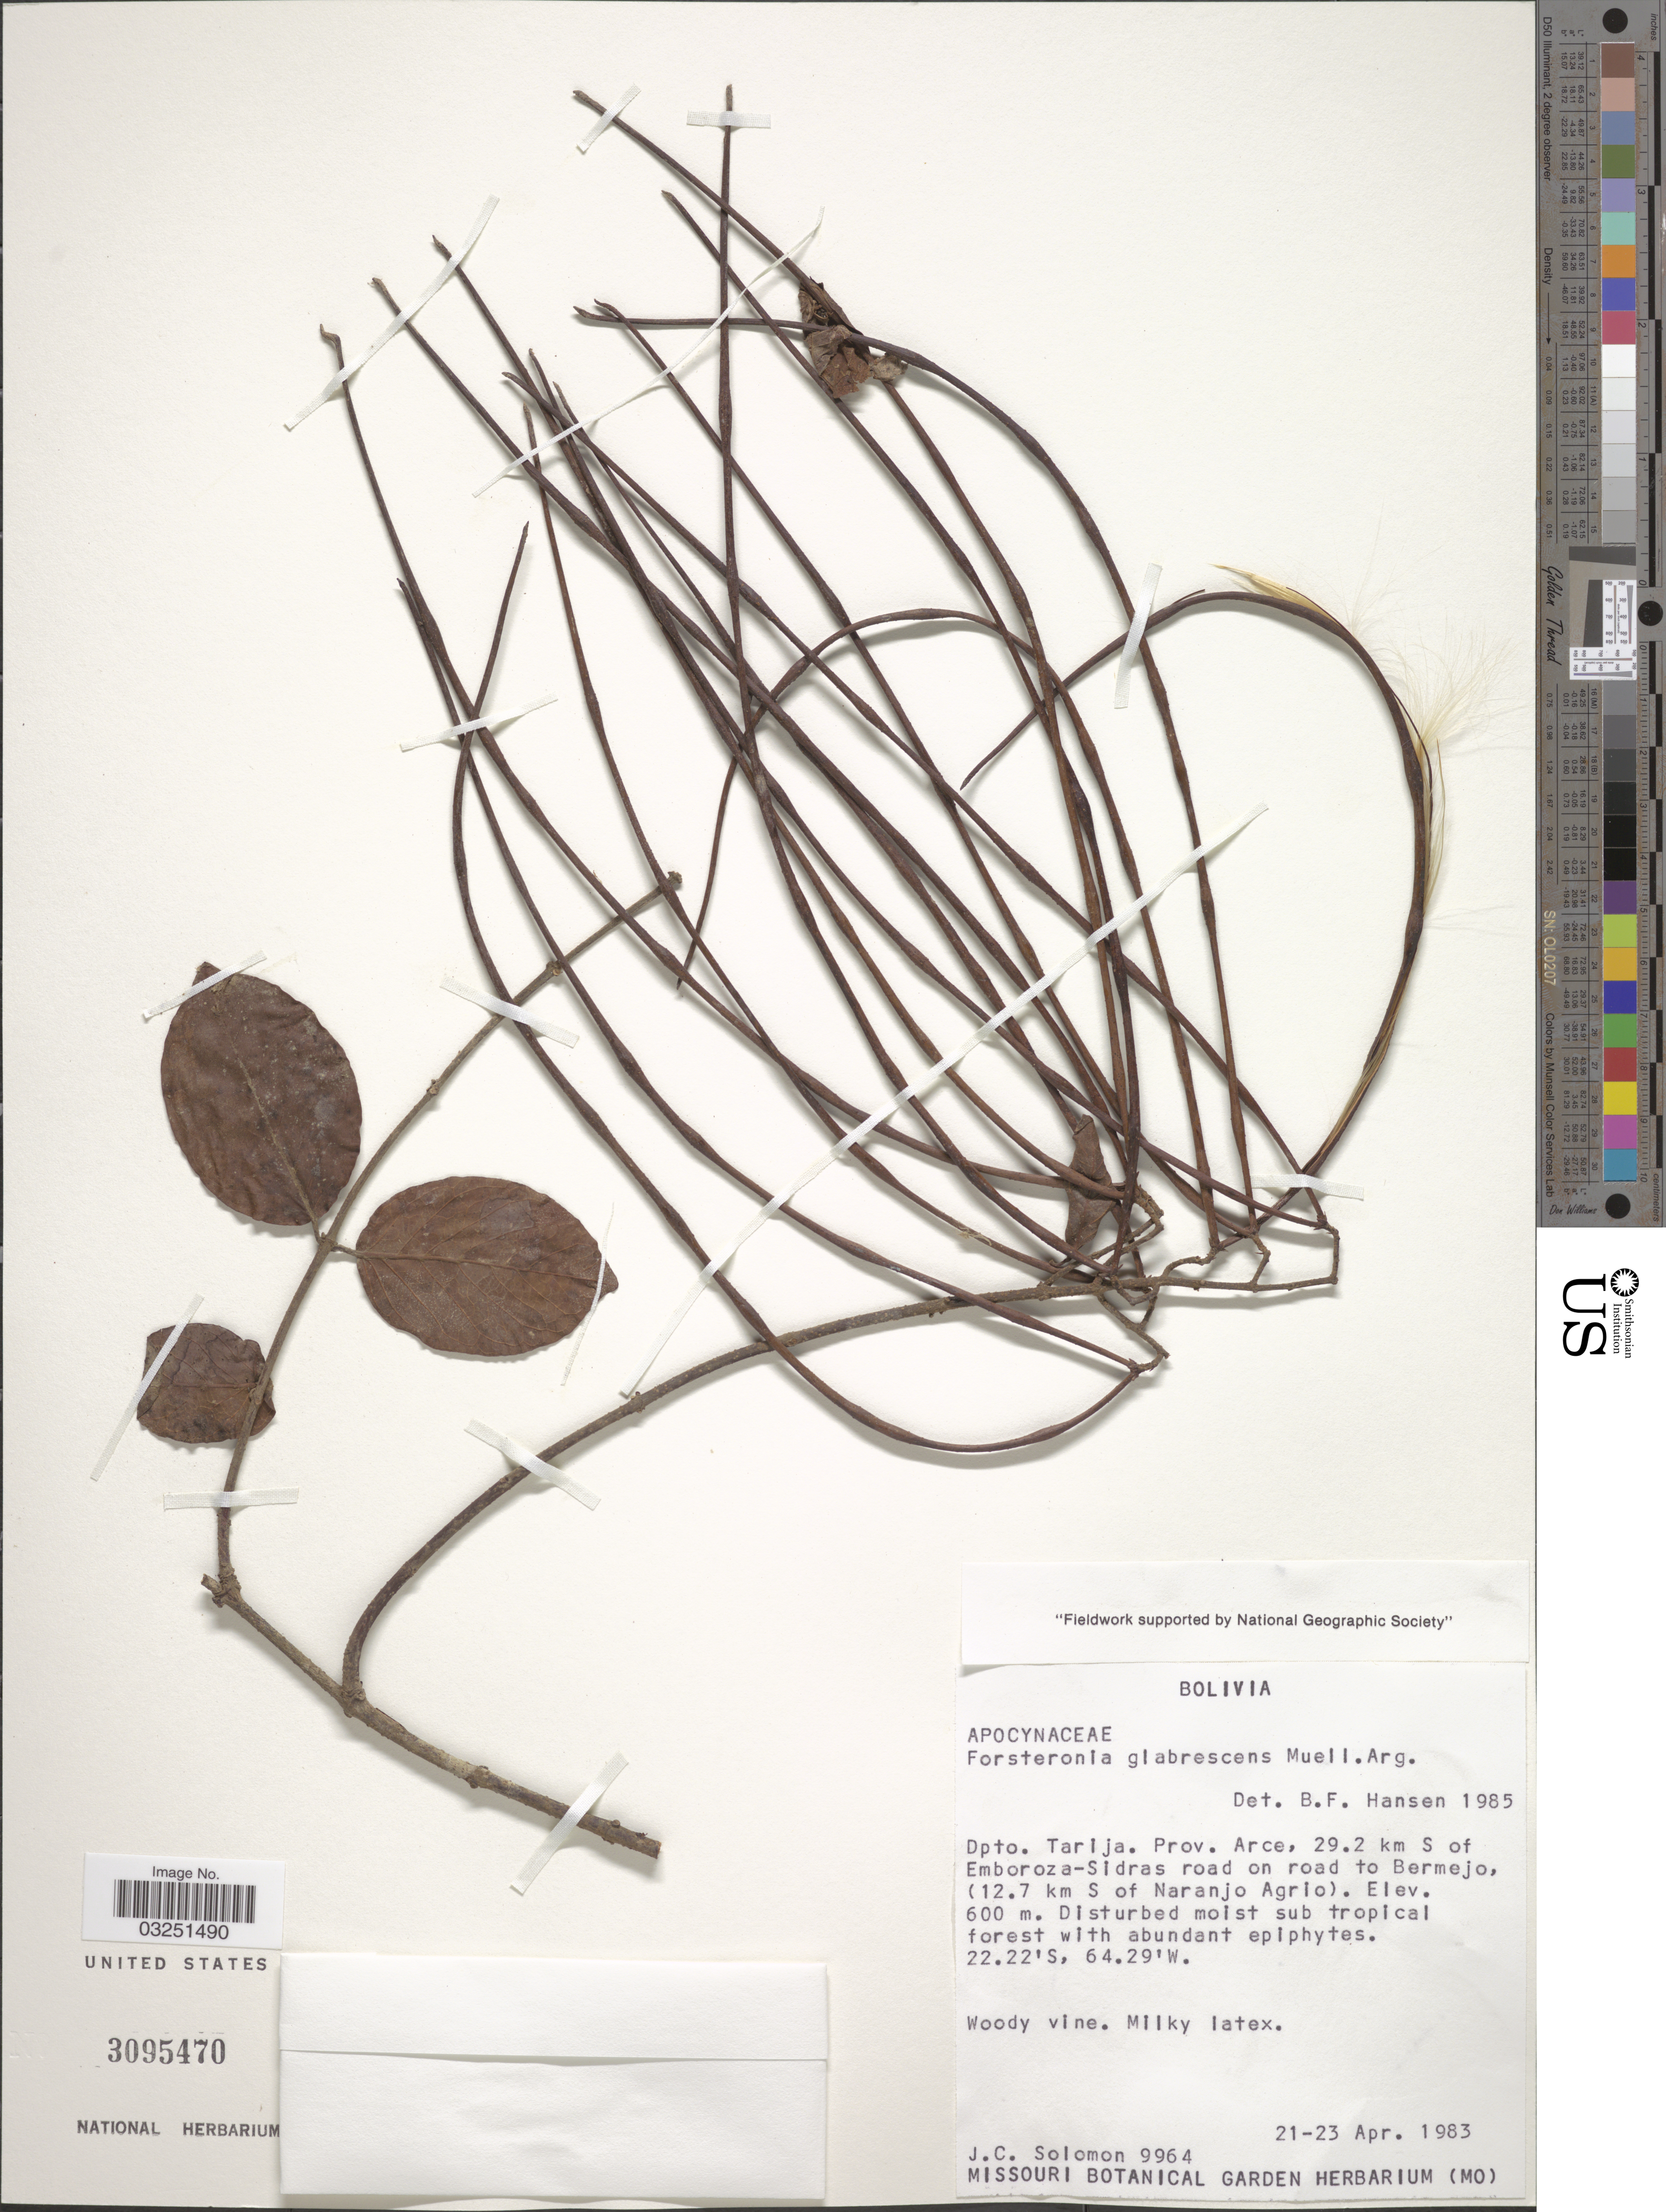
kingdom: Plantae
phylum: Tracheophyta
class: Magnoliopsida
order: Gentianales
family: Apocynaceae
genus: Forsteronia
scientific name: Forsteronia glabrescens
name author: Müll. Arg.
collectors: J. C. Solomon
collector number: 9964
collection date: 1983-04-21/1983-04-23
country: Bolivia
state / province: Tarija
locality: Dpto. Tarija. Prov. Arce, 29.2 km S of Emboroza-Sidras road on road to Bermejo, (12.7 km S of Naranjo Agrio).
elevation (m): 600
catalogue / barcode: US 3095470